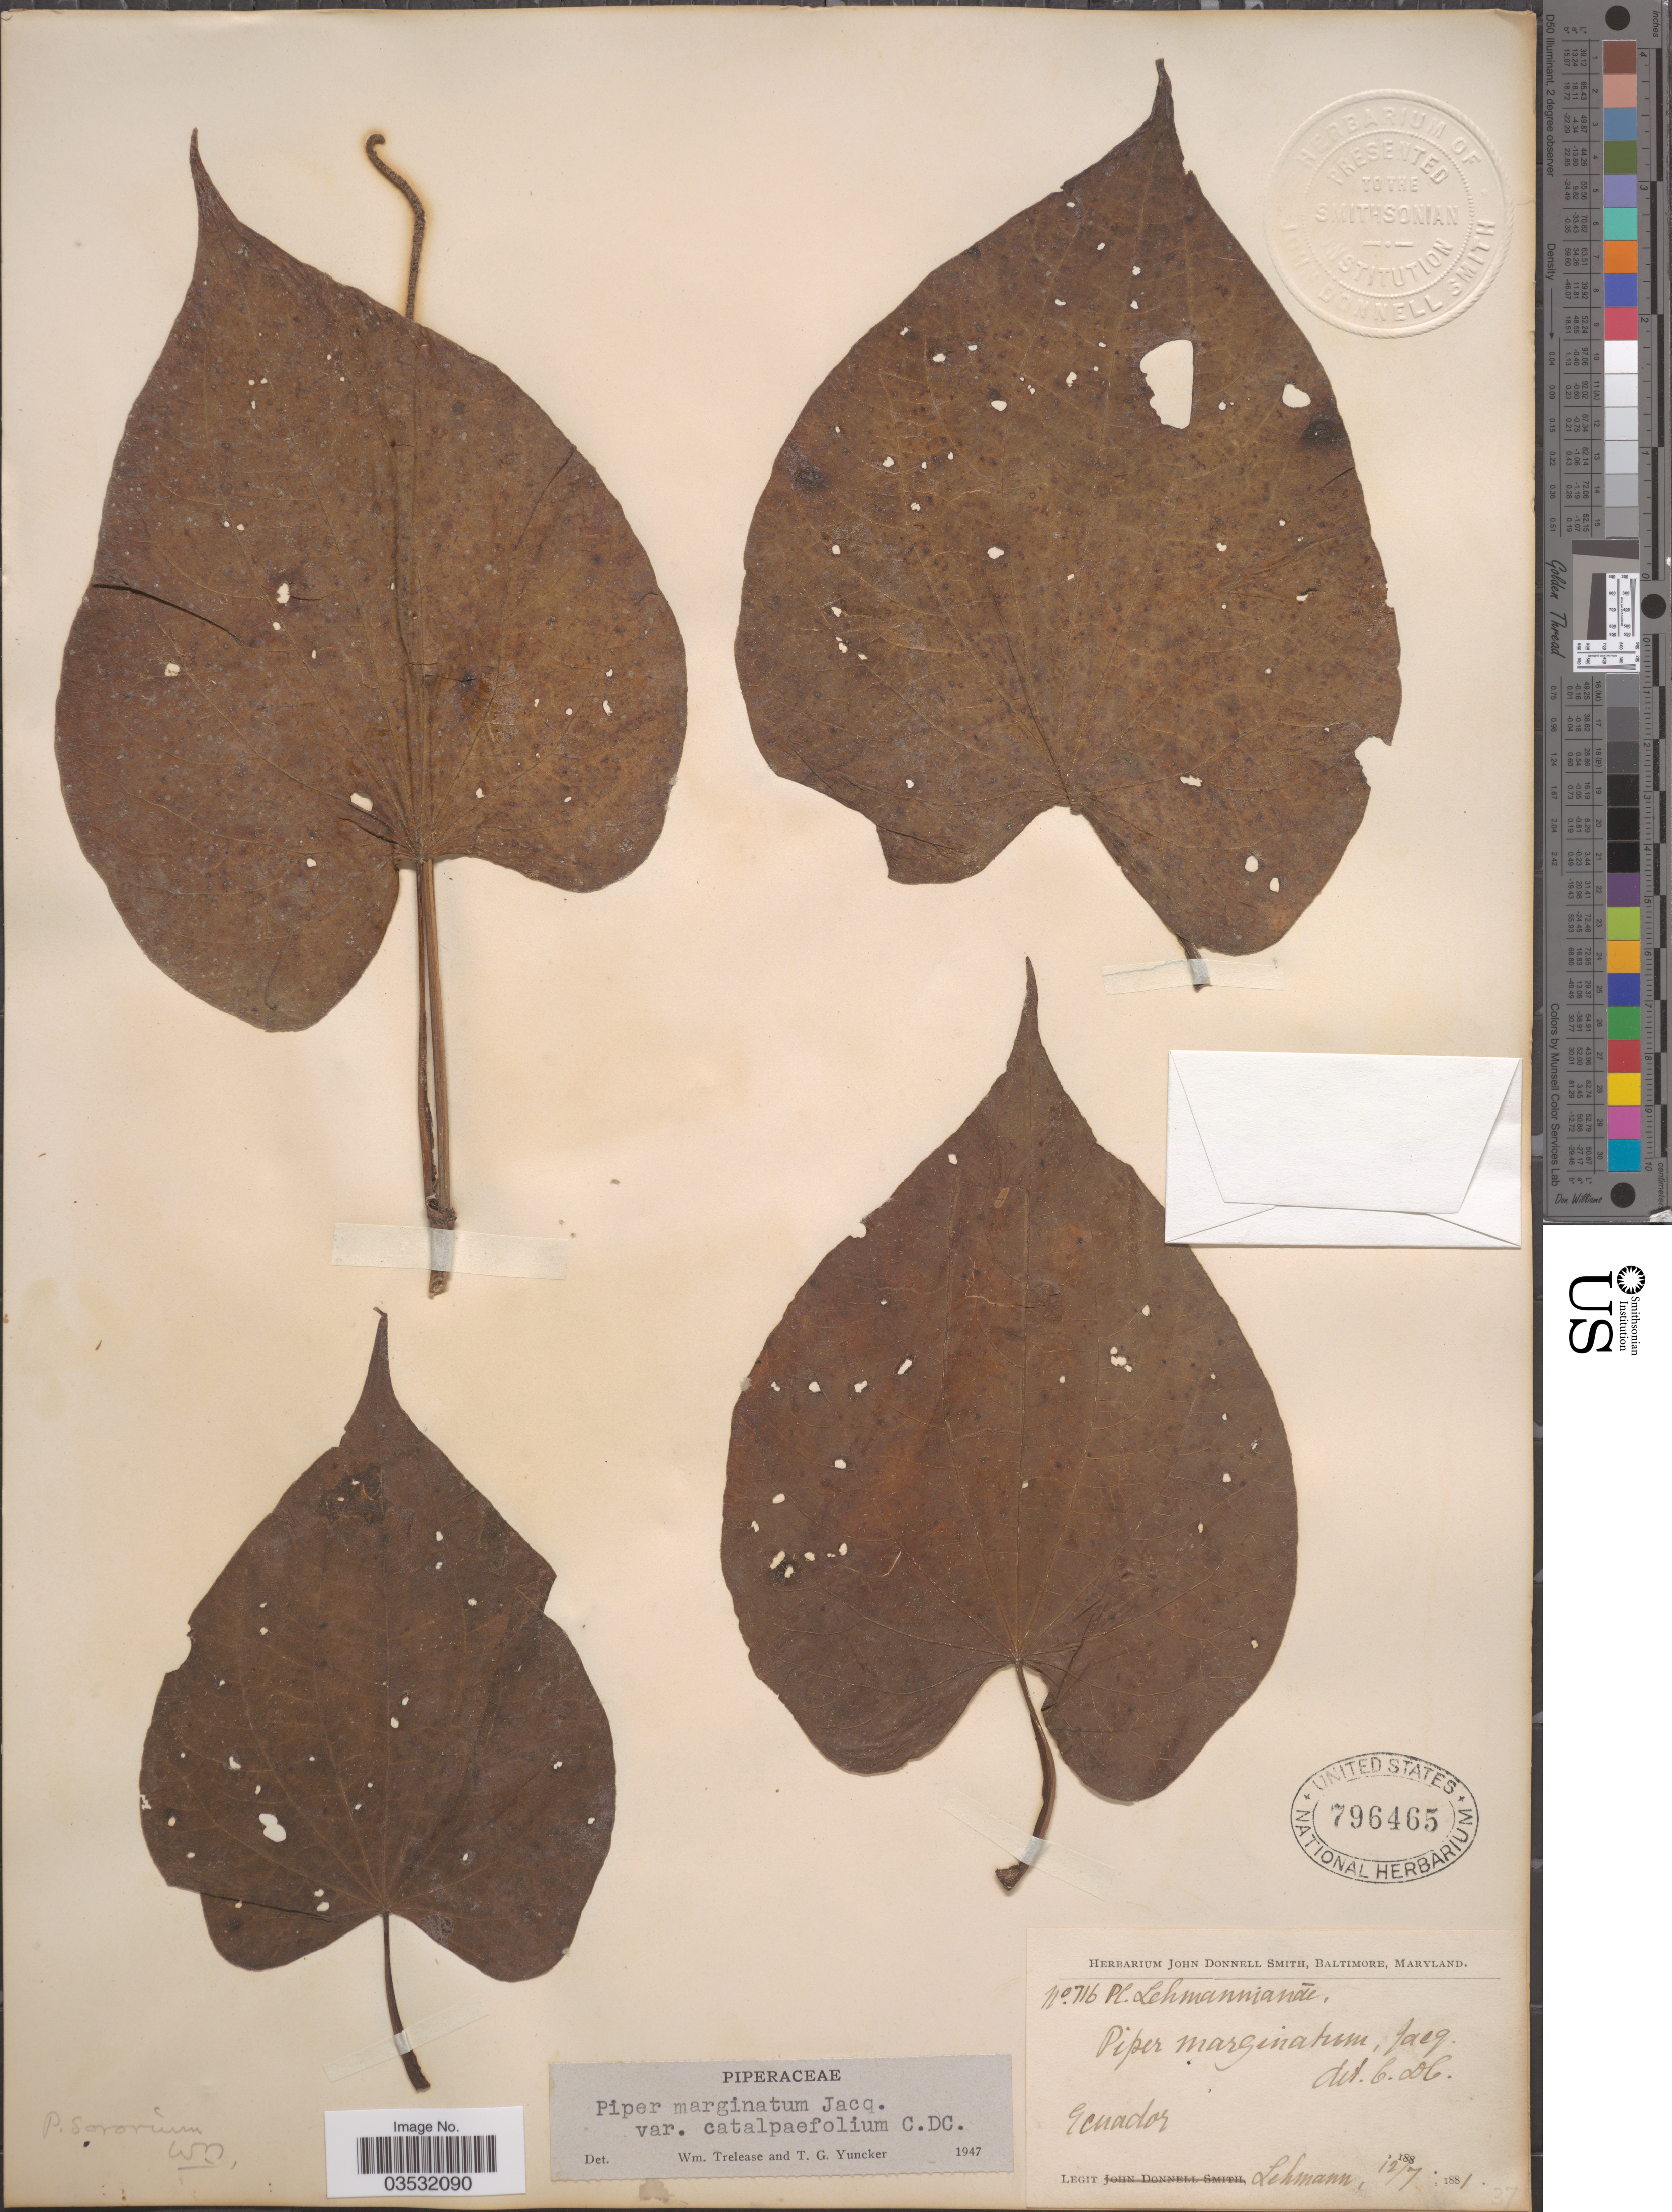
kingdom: Plantae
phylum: Tracheophyta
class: Magnoliopsida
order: Piperales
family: Piperaceae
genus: Piper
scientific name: Piper marginatum var. catalpifolium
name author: (Kunth) C. DC.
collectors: -. Lehmann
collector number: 716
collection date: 1881-07-12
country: Ecuador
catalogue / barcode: US 796465